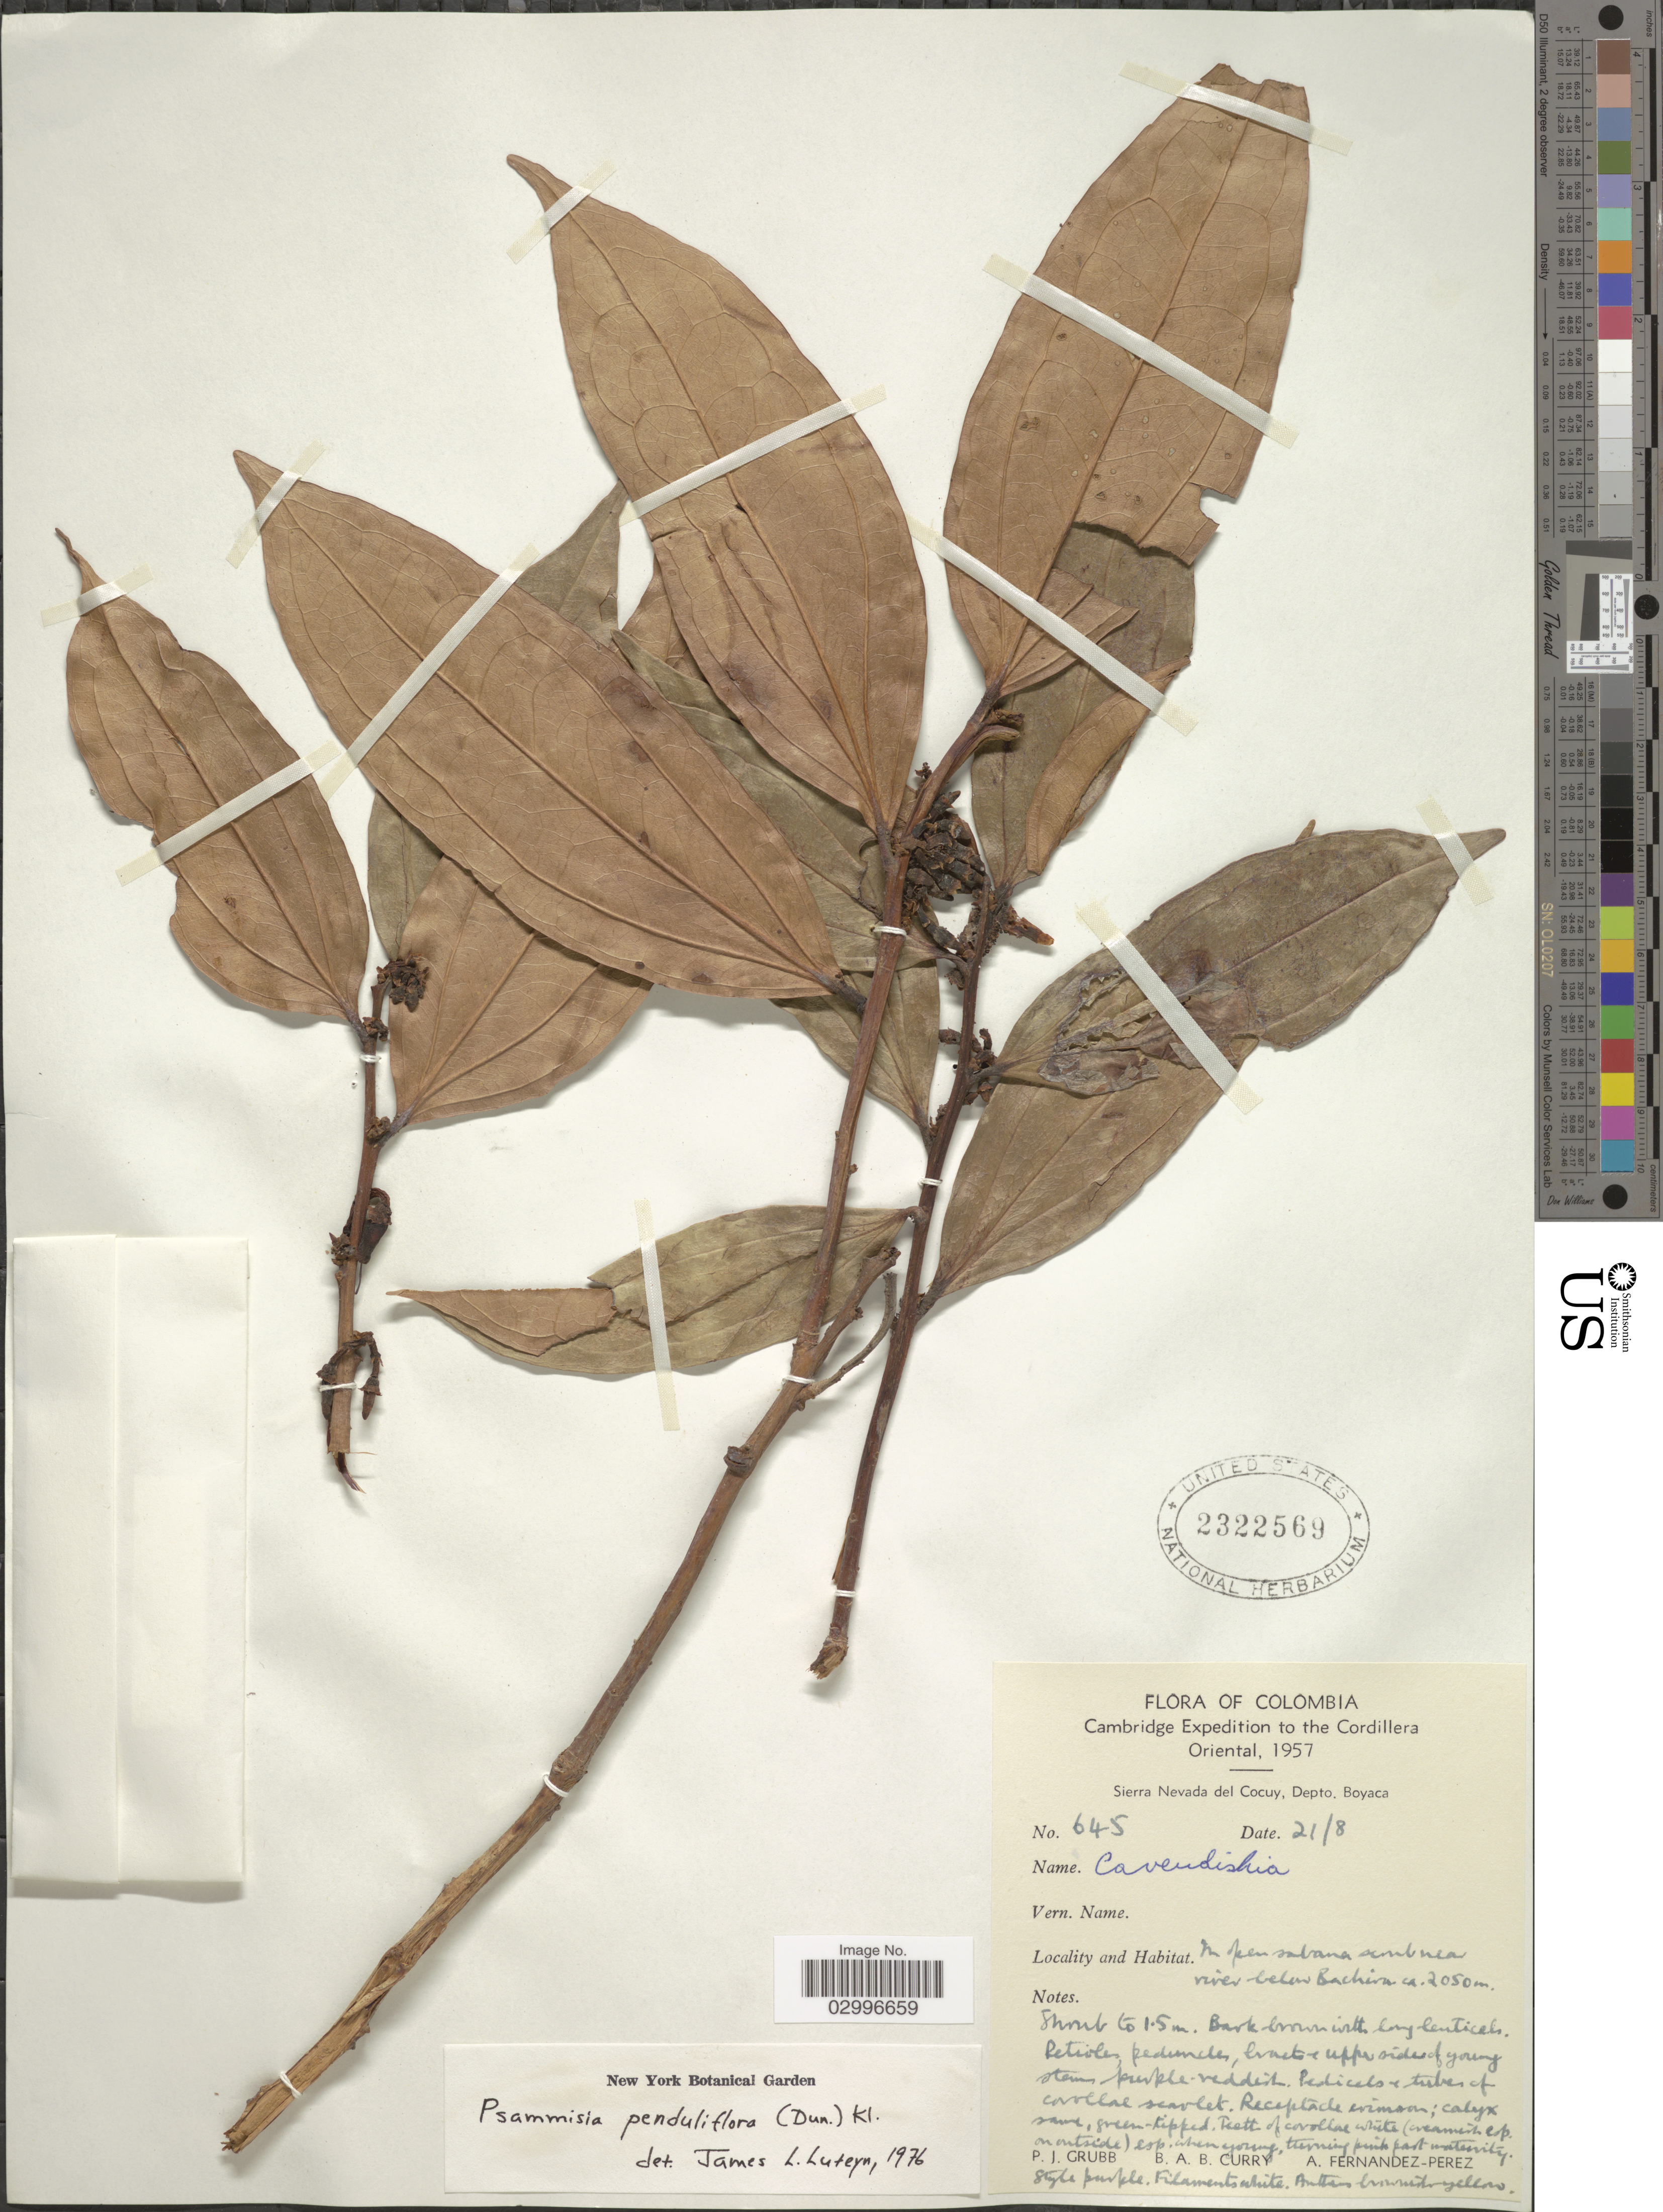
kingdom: Plantae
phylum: Tracheophyta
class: Magnoliopsida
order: Ericales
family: Ericaceae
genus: Psammisia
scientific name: Psammisia penduliflora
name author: (Dunal) Klotzsch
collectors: P. J. Grubb, B. A. B. Curry & A. Fernández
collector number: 645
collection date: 1957-08-21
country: Colombia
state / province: Boyacá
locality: Cordillera Oriental. Sierra Nevada del Cocuy, Depto. Boyaca. In open savana scrub near river below Bachira.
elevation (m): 2050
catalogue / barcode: US 2322569